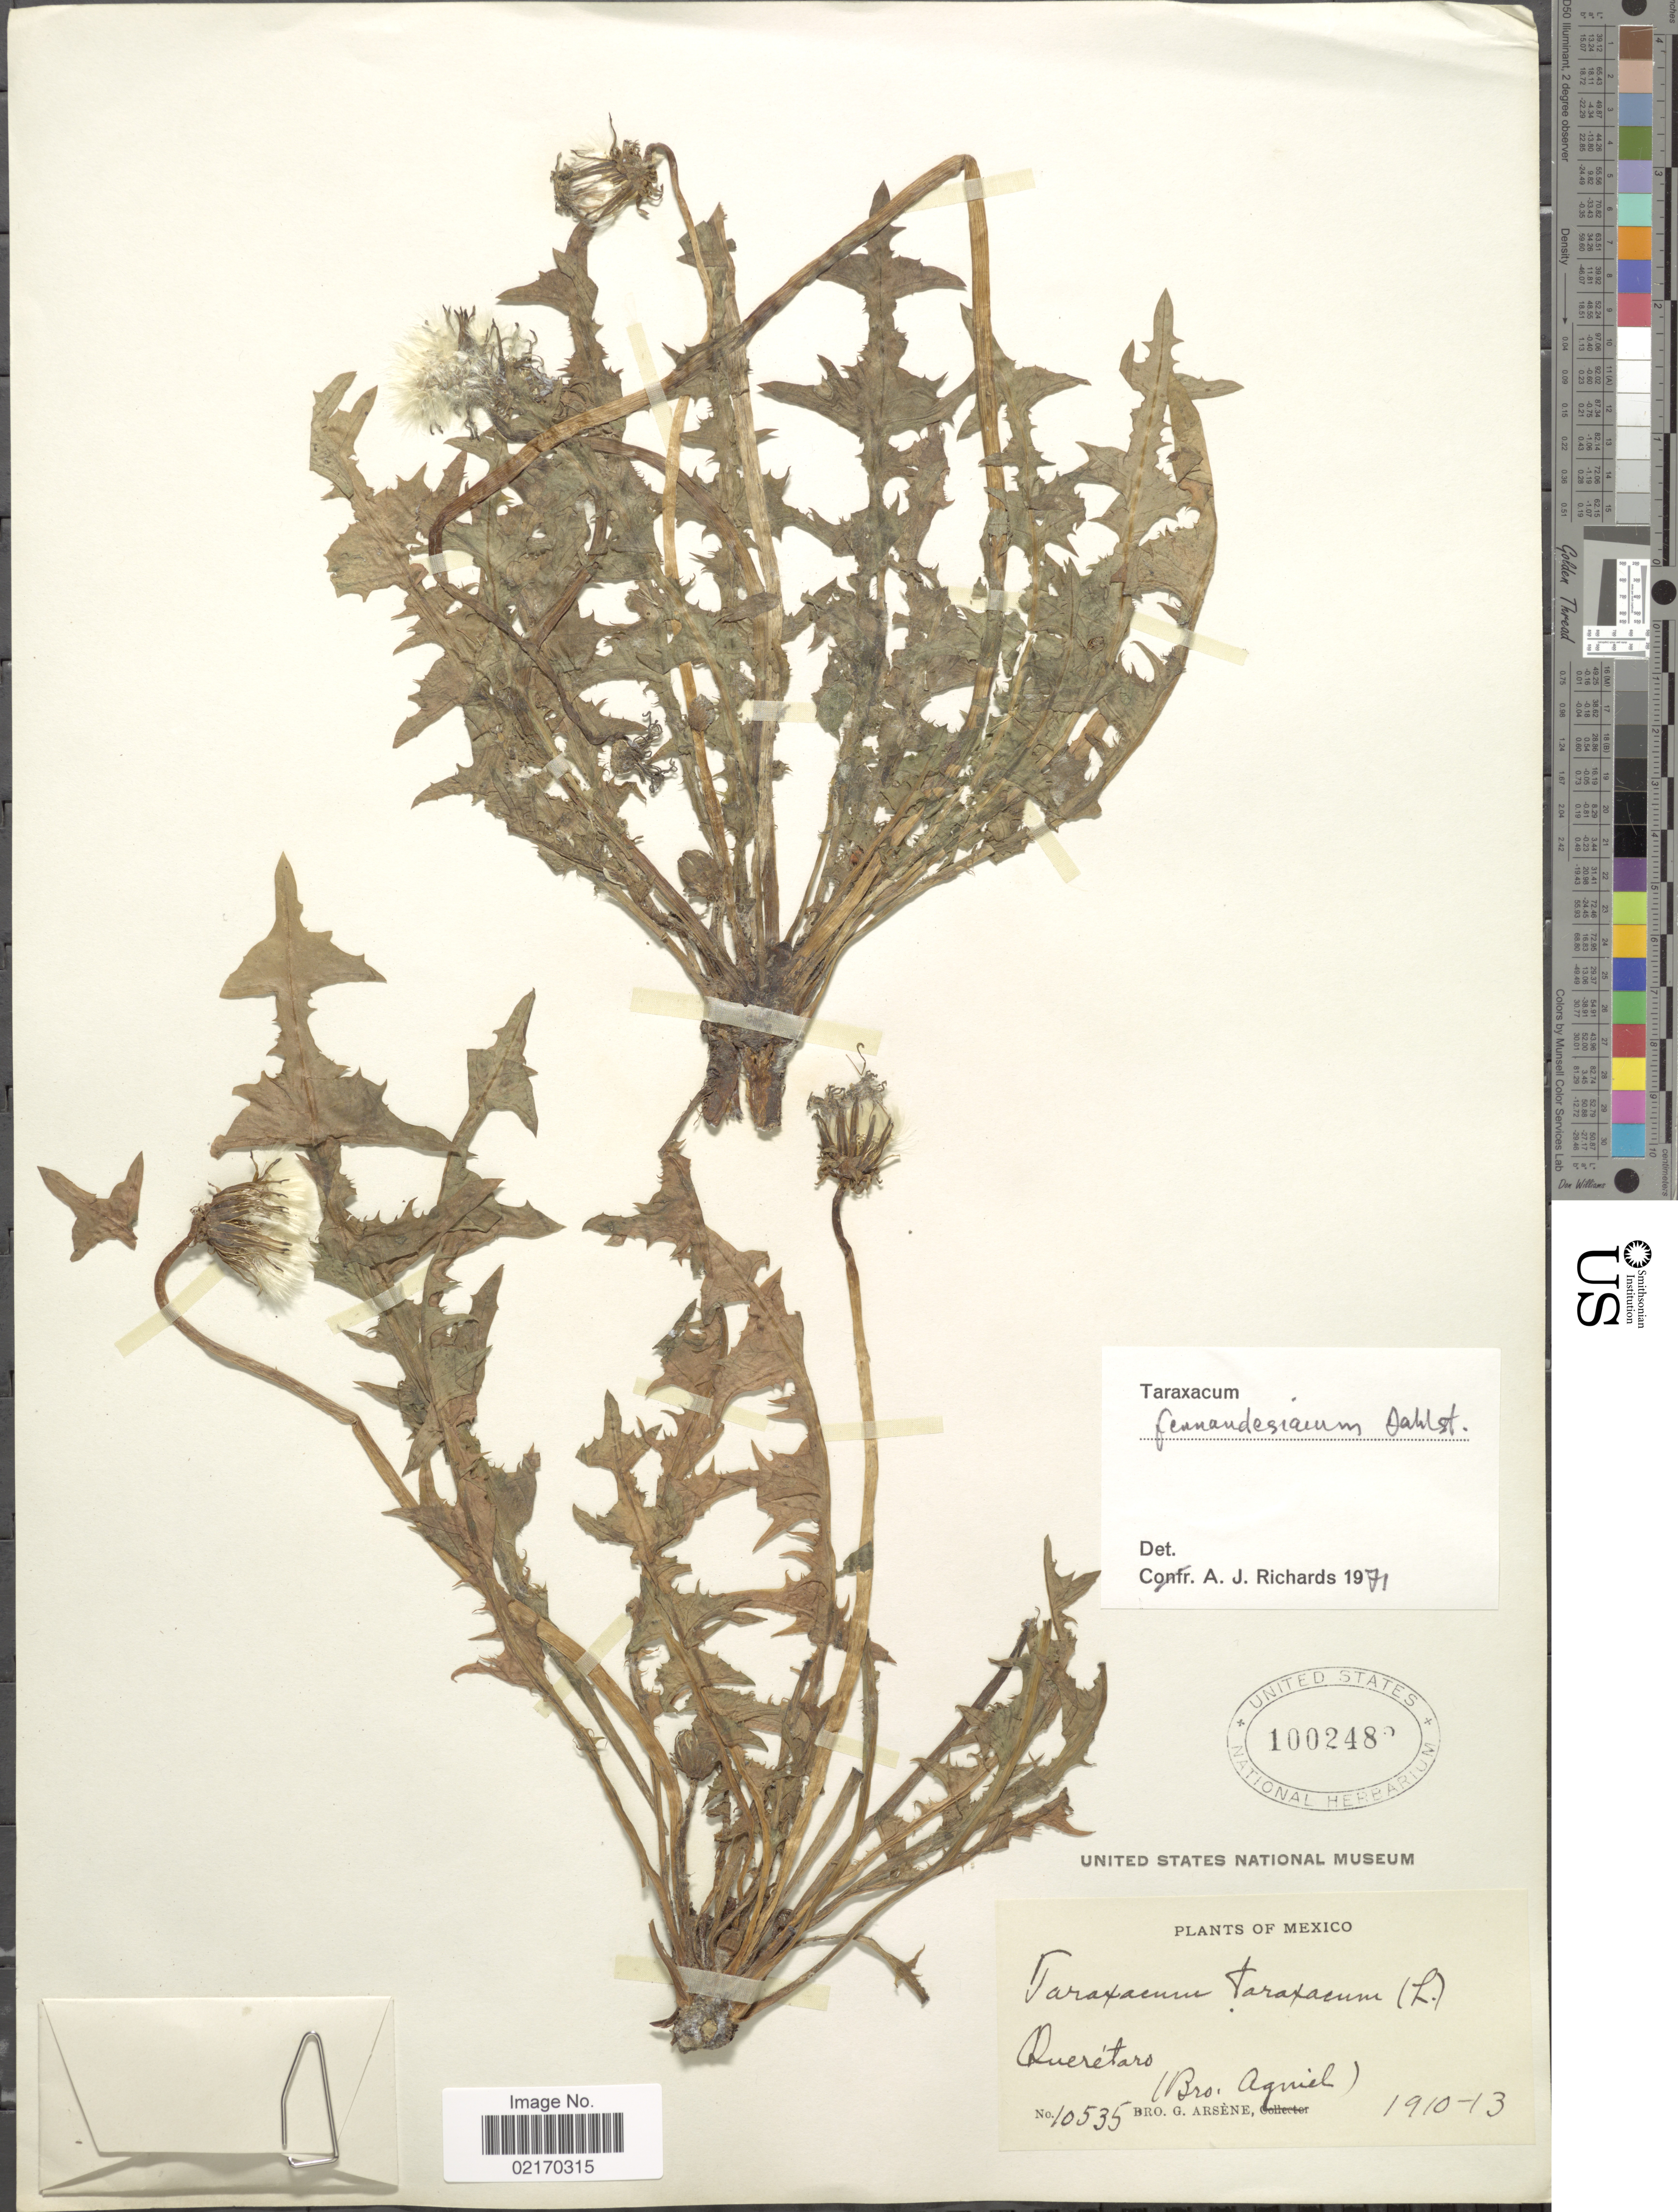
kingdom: Plantae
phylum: Tracheophyta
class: Magnoliopsida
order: Asterales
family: Asteraceae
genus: Taraxacum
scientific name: Taraxacum fernandezianum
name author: Dahlst. ex Dahlst.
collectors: Bro. Agniel & Bro. G. Arsène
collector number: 10535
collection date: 1910/1913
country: Mexico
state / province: Querétaro